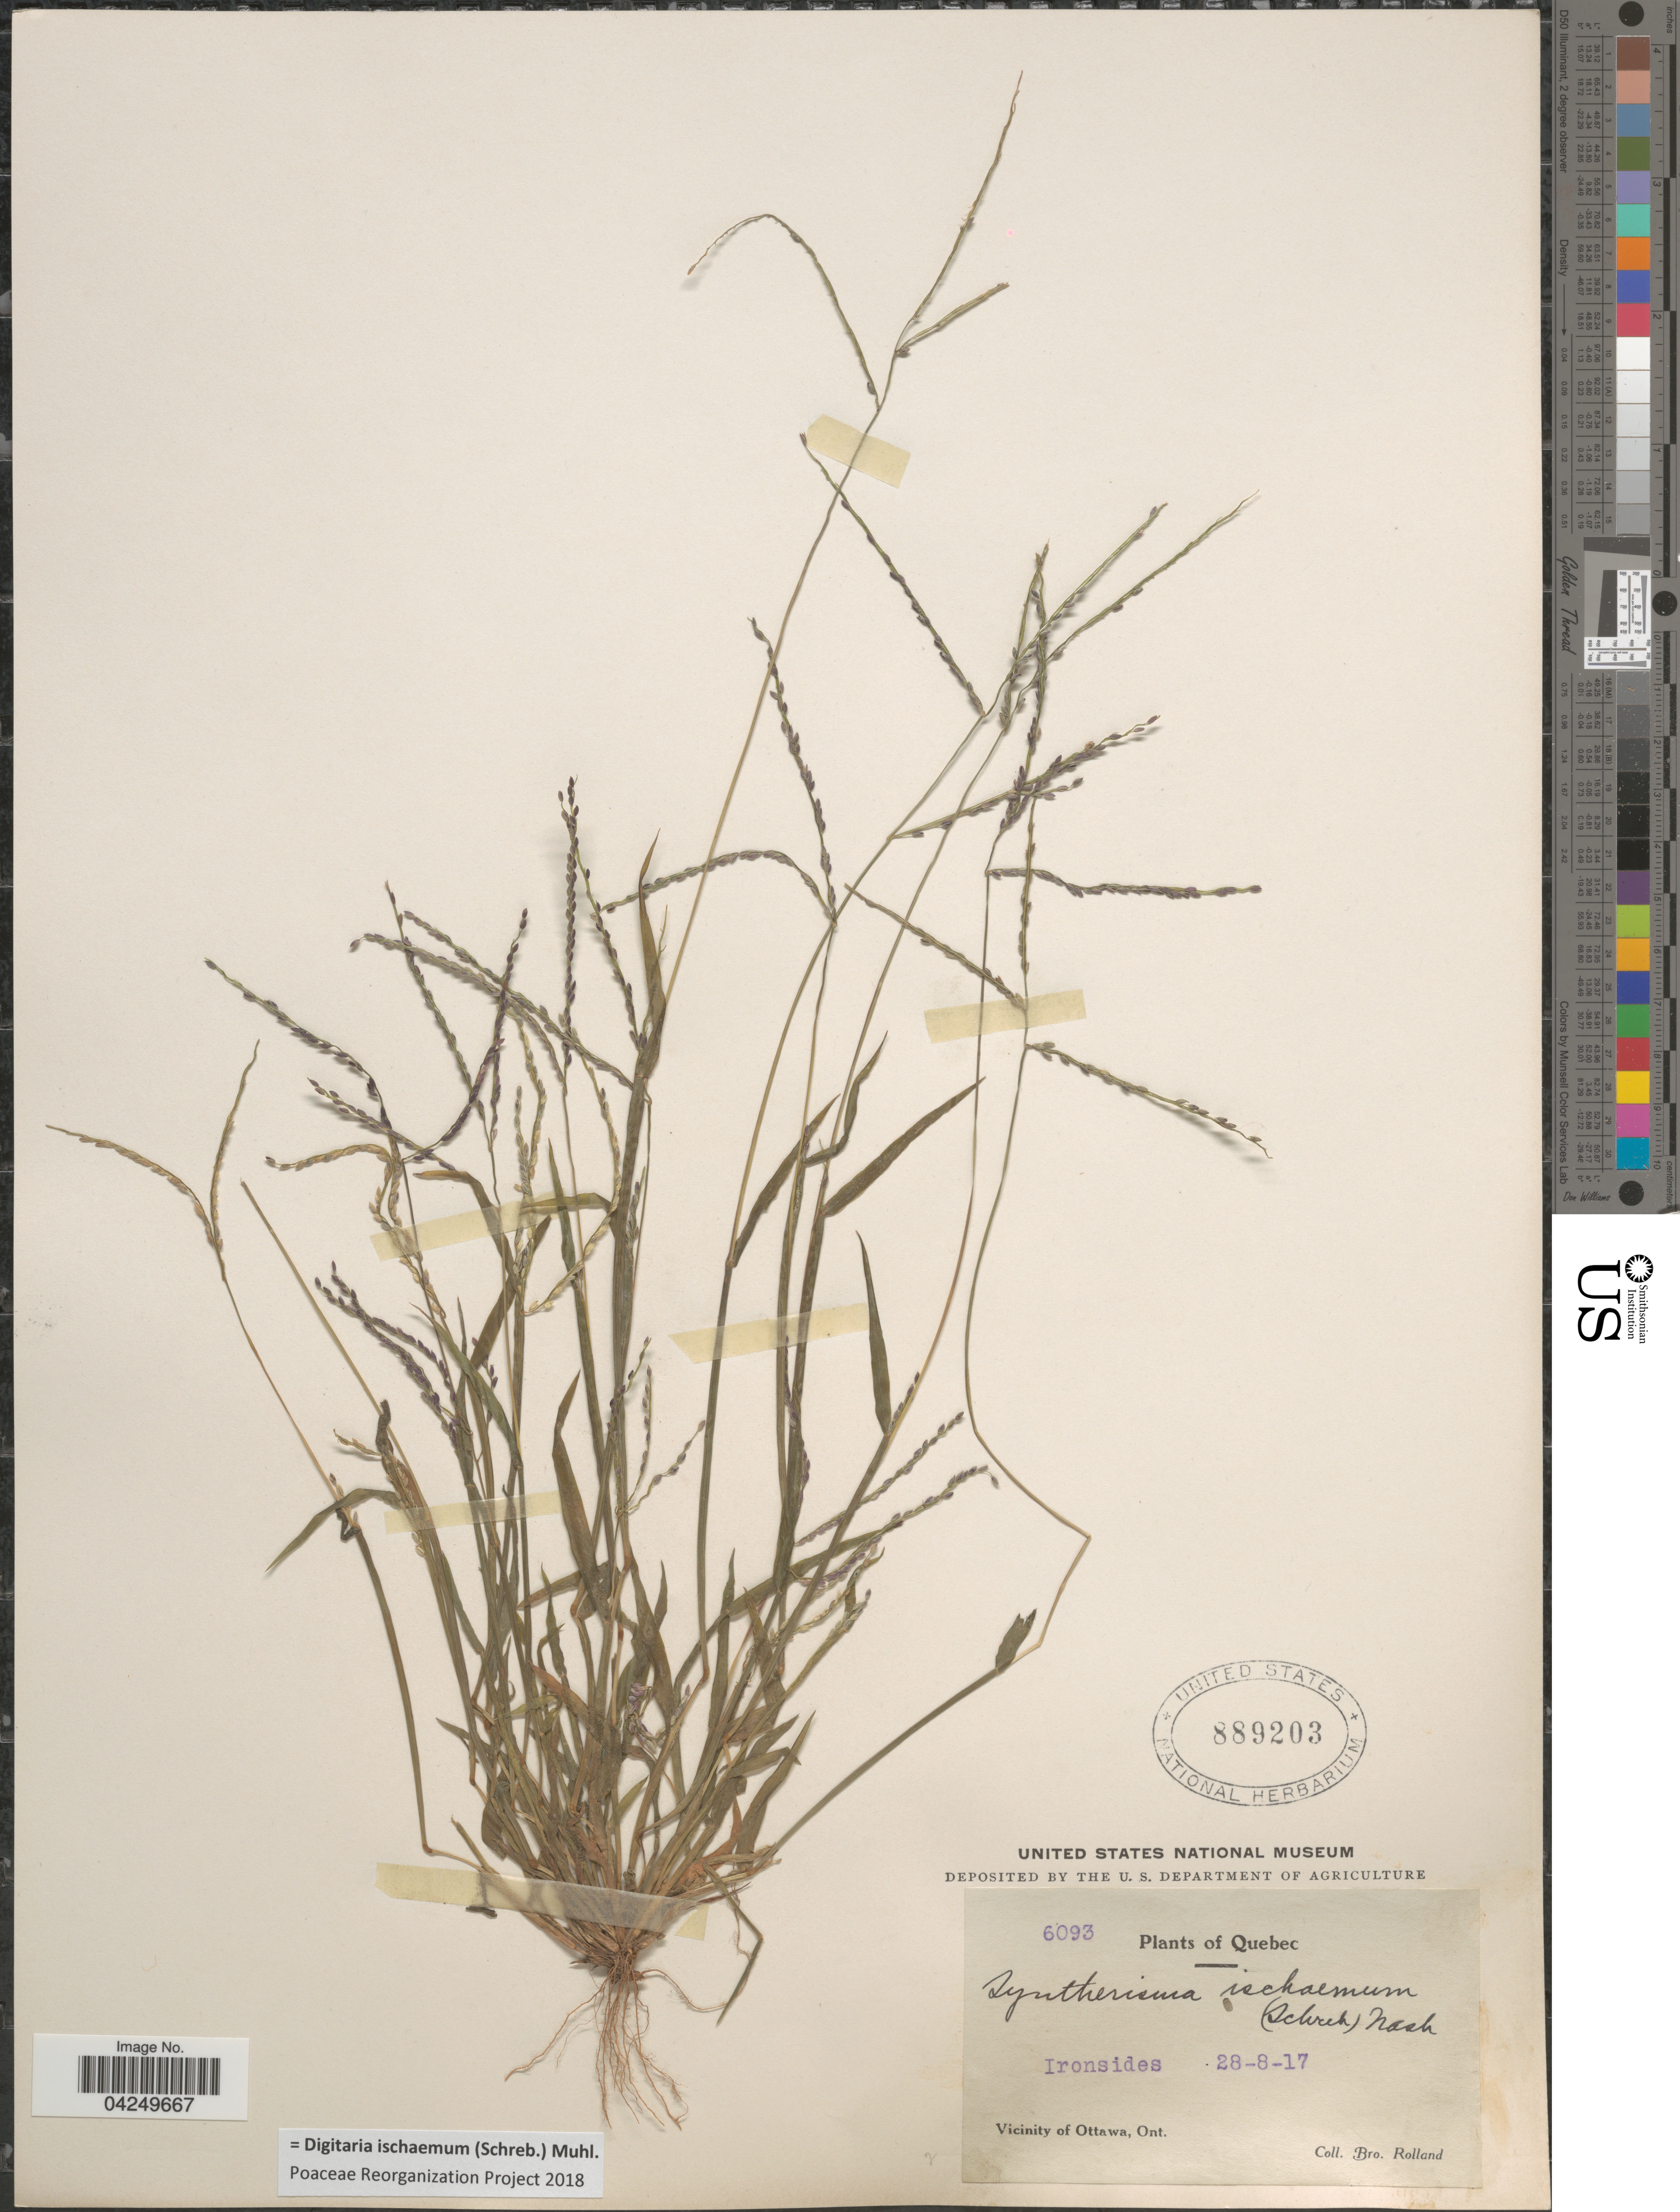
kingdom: Plantae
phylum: Tracheophyta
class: Liliopsida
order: Poales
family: Poaceae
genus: Digitaria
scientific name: Digitaria ischaemum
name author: (Schreber) Schreber ex Muhl.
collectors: B. Rolland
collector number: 6093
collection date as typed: Transcribed d/m/y: 28/8/17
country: Canada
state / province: Ontario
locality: Ironsides. Vicinity of Ottawa.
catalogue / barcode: US 889203